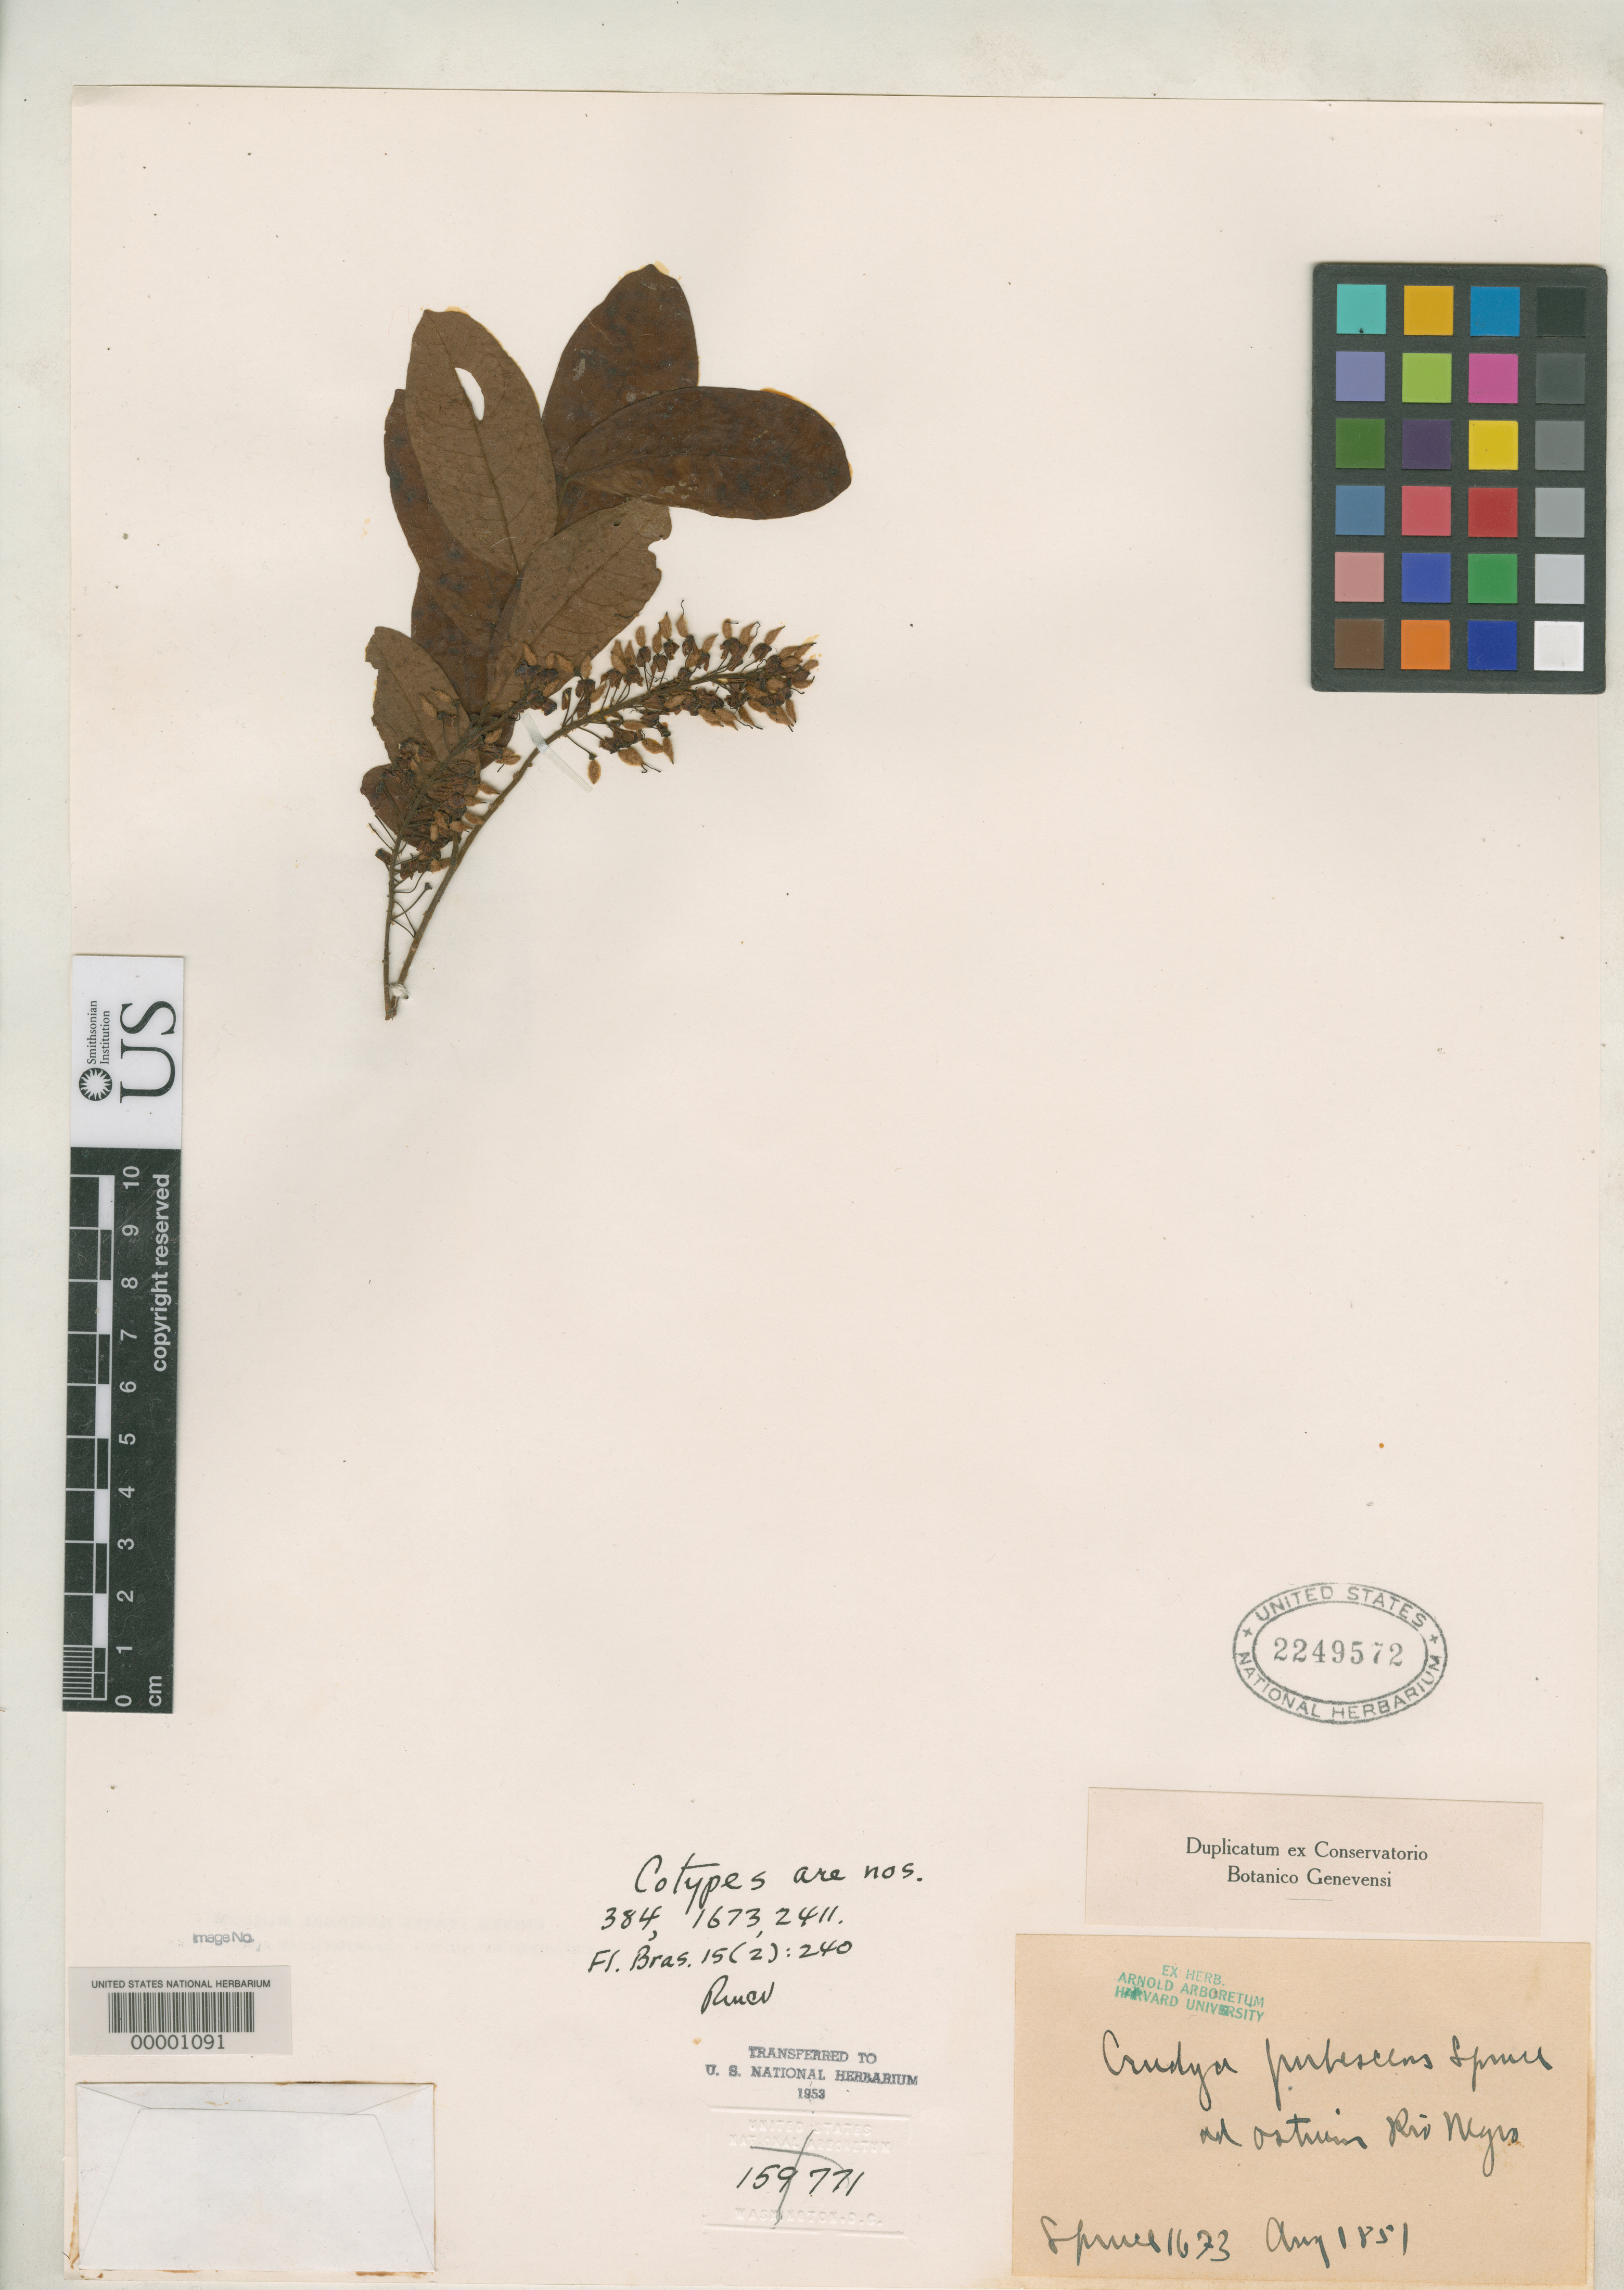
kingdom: Plantae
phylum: Tracheophyta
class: Magnoliopsida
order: Fabales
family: Fabaceae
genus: Crudia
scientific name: Crudia pubescens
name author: Spruce ex Benth. in Mart.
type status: Syntype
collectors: R. Spruce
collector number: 1673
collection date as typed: Aug 1851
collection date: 1851-08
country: Brazil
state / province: Pará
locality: Near Santarem.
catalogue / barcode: US 2249572